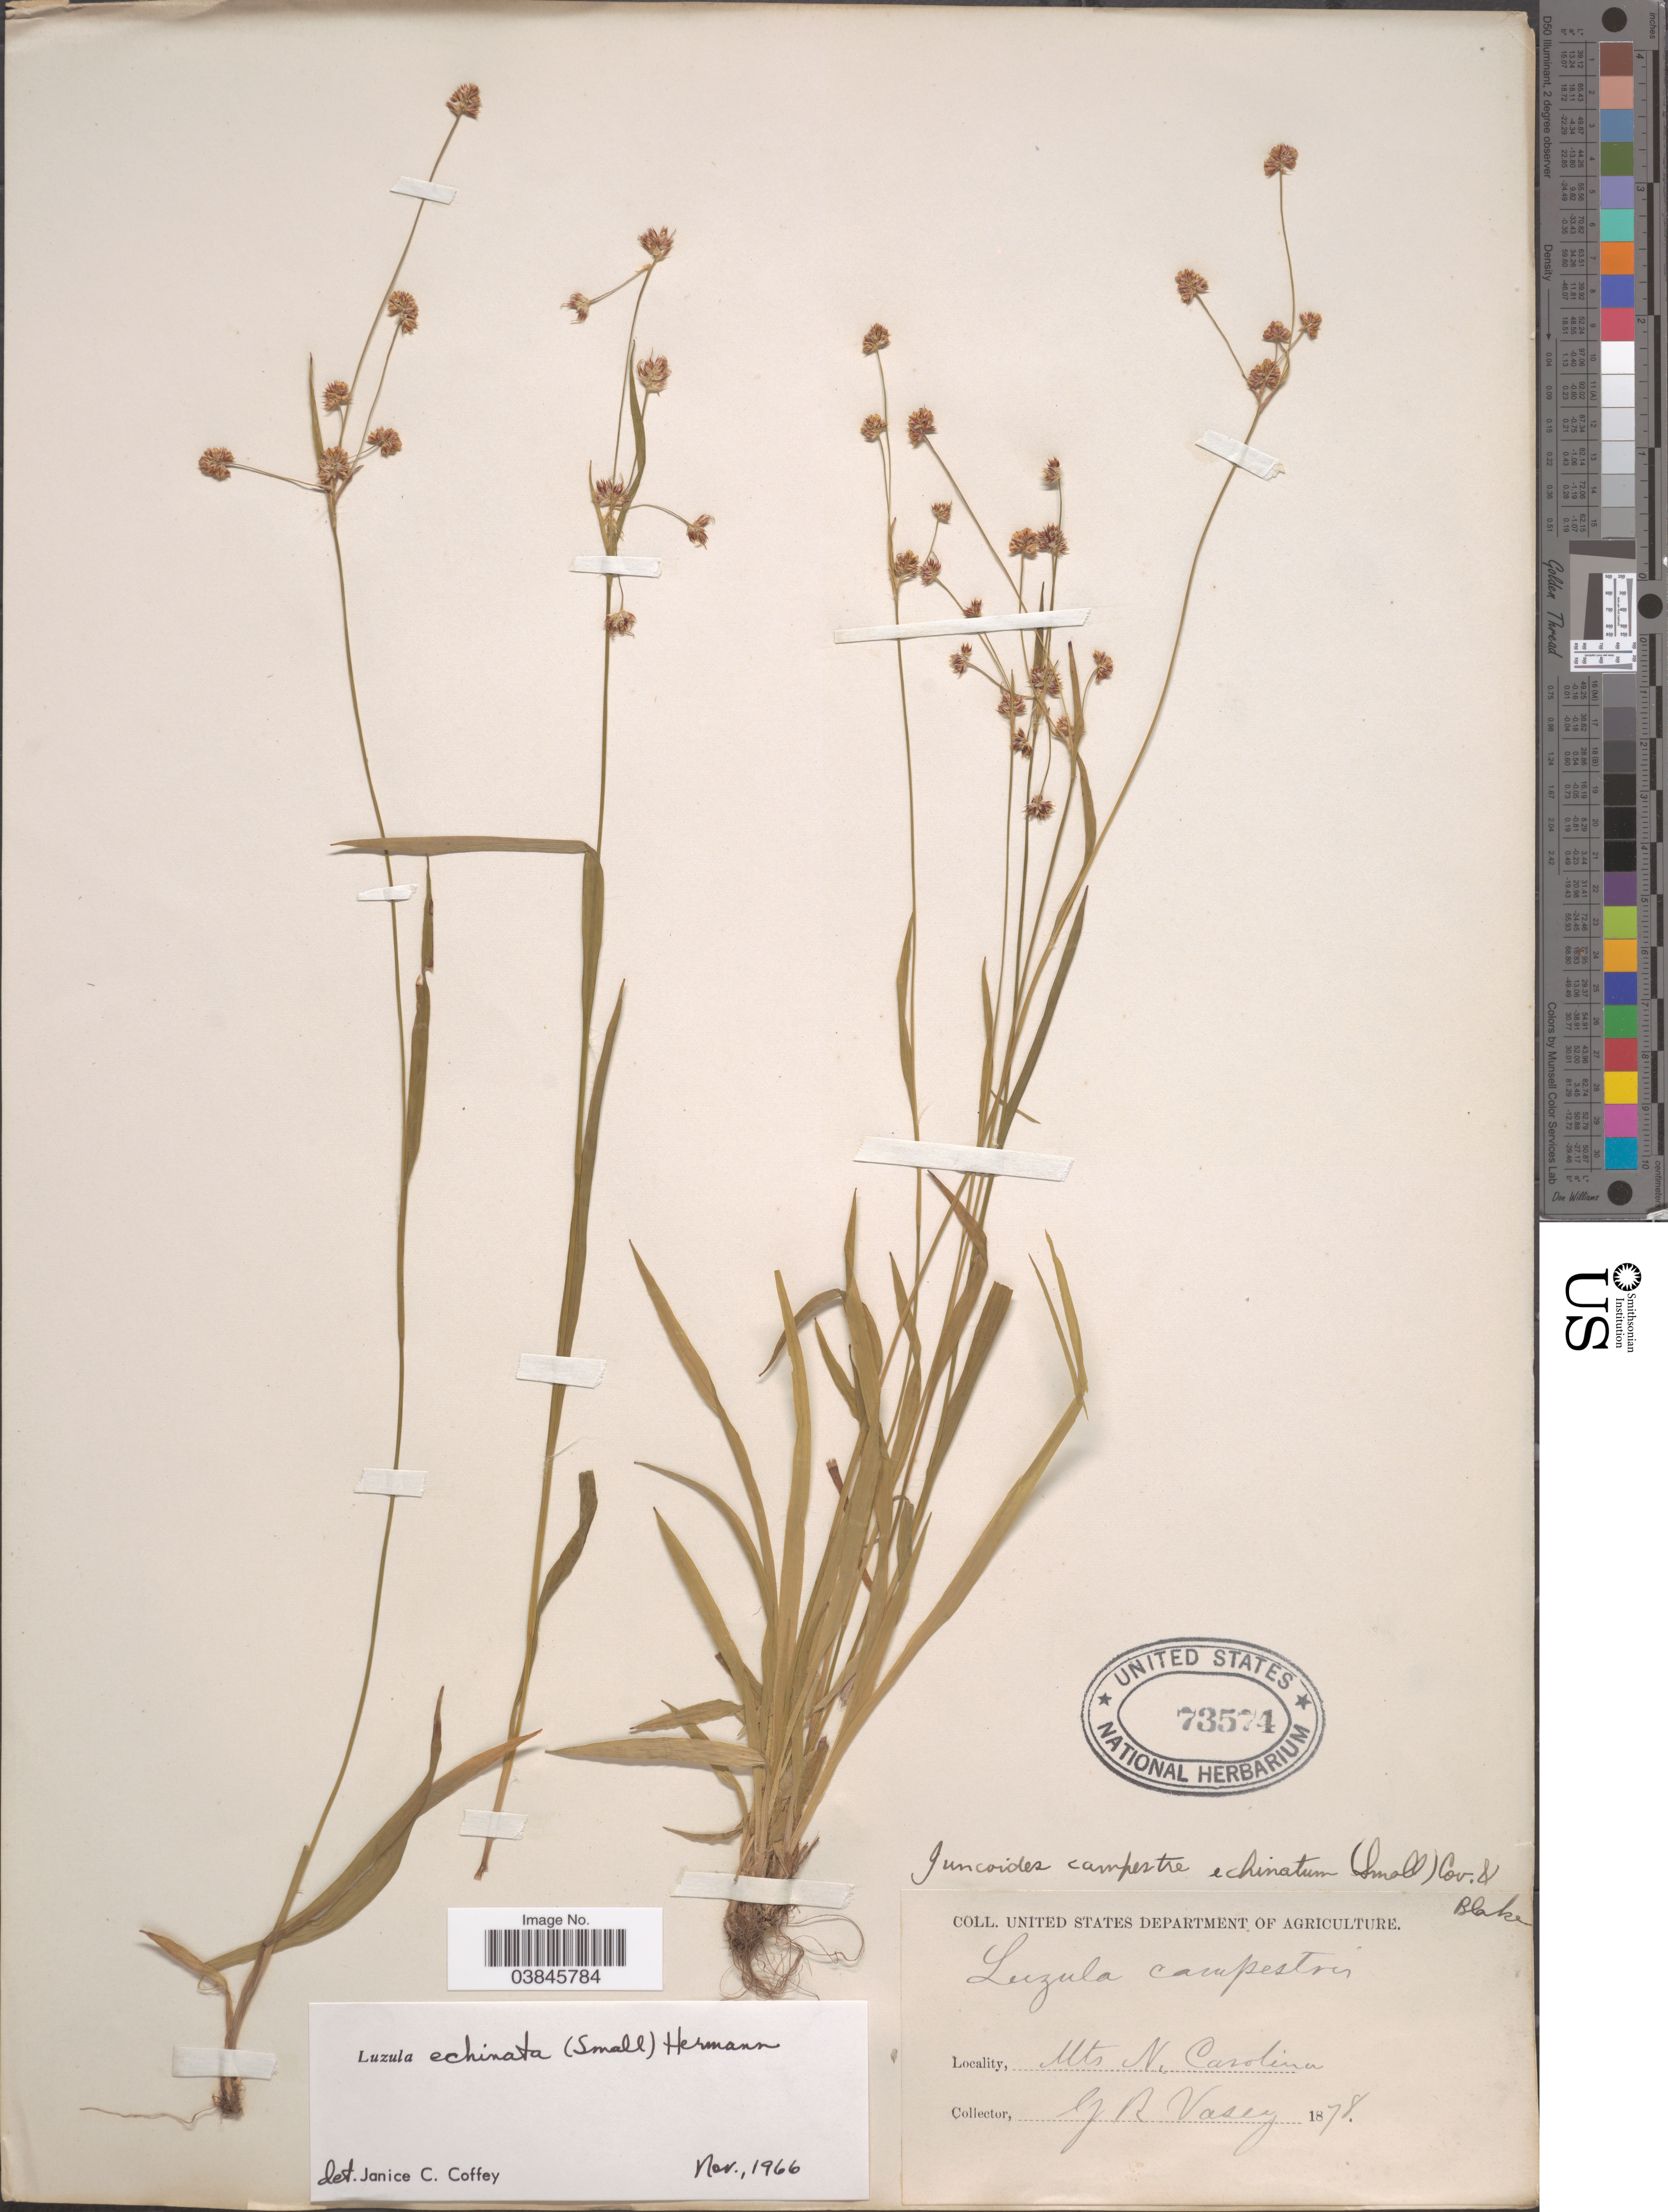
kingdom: Plantae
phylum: Tracheophyta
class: Liliopsida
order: Poales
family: Juncaceae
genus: Luzula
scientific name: Luzula echinata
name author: (Small) F.J. Herm.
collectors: G. R. Vasey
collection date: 1878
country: United States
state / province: North Carolina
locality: Mts N. Carolina.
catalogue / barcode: US 73574